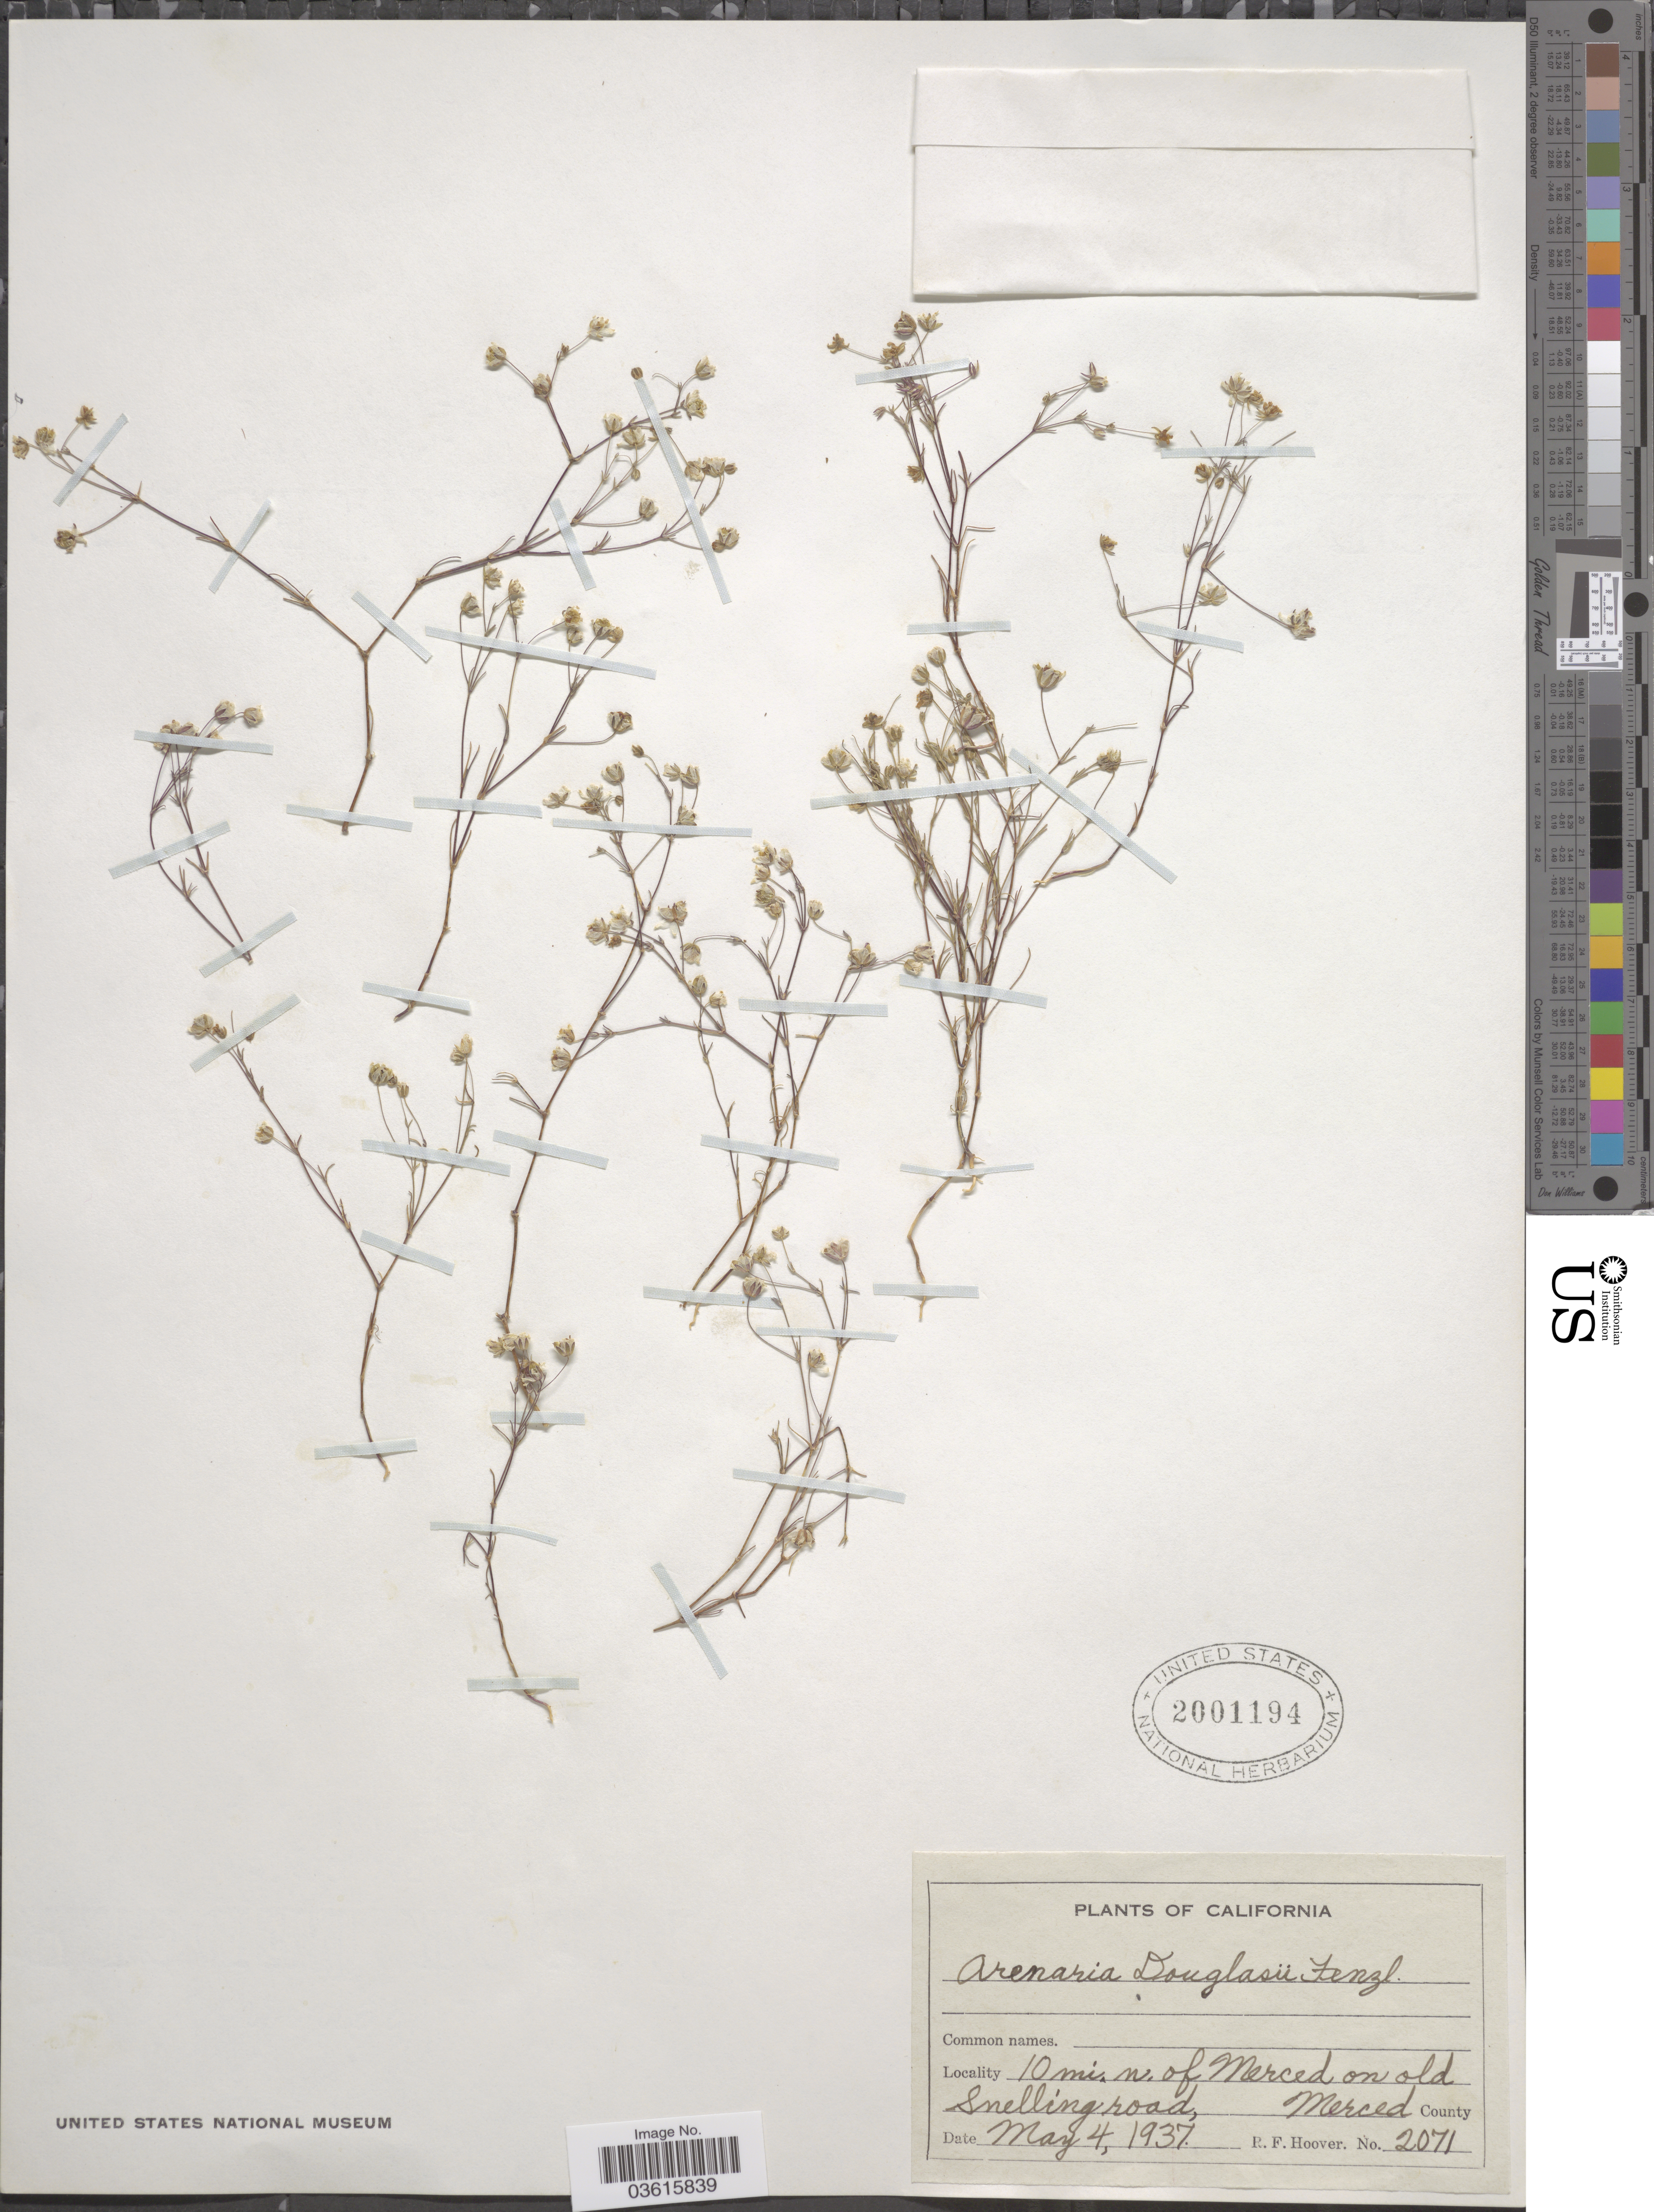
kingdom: Plantae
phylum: Tracheophyta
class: Magnoliopsida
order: Caryophyllales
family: Caryophyllaceae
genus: Minuartia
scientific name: Minuartia douglasii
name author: Mattf.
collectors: R. F. Hoover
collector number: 2071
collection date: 1937-05-04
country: United States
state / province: California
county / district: Merced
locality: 10 mi. n. of Merced on old Snelling road, Merced County.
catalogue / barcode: US 2001194